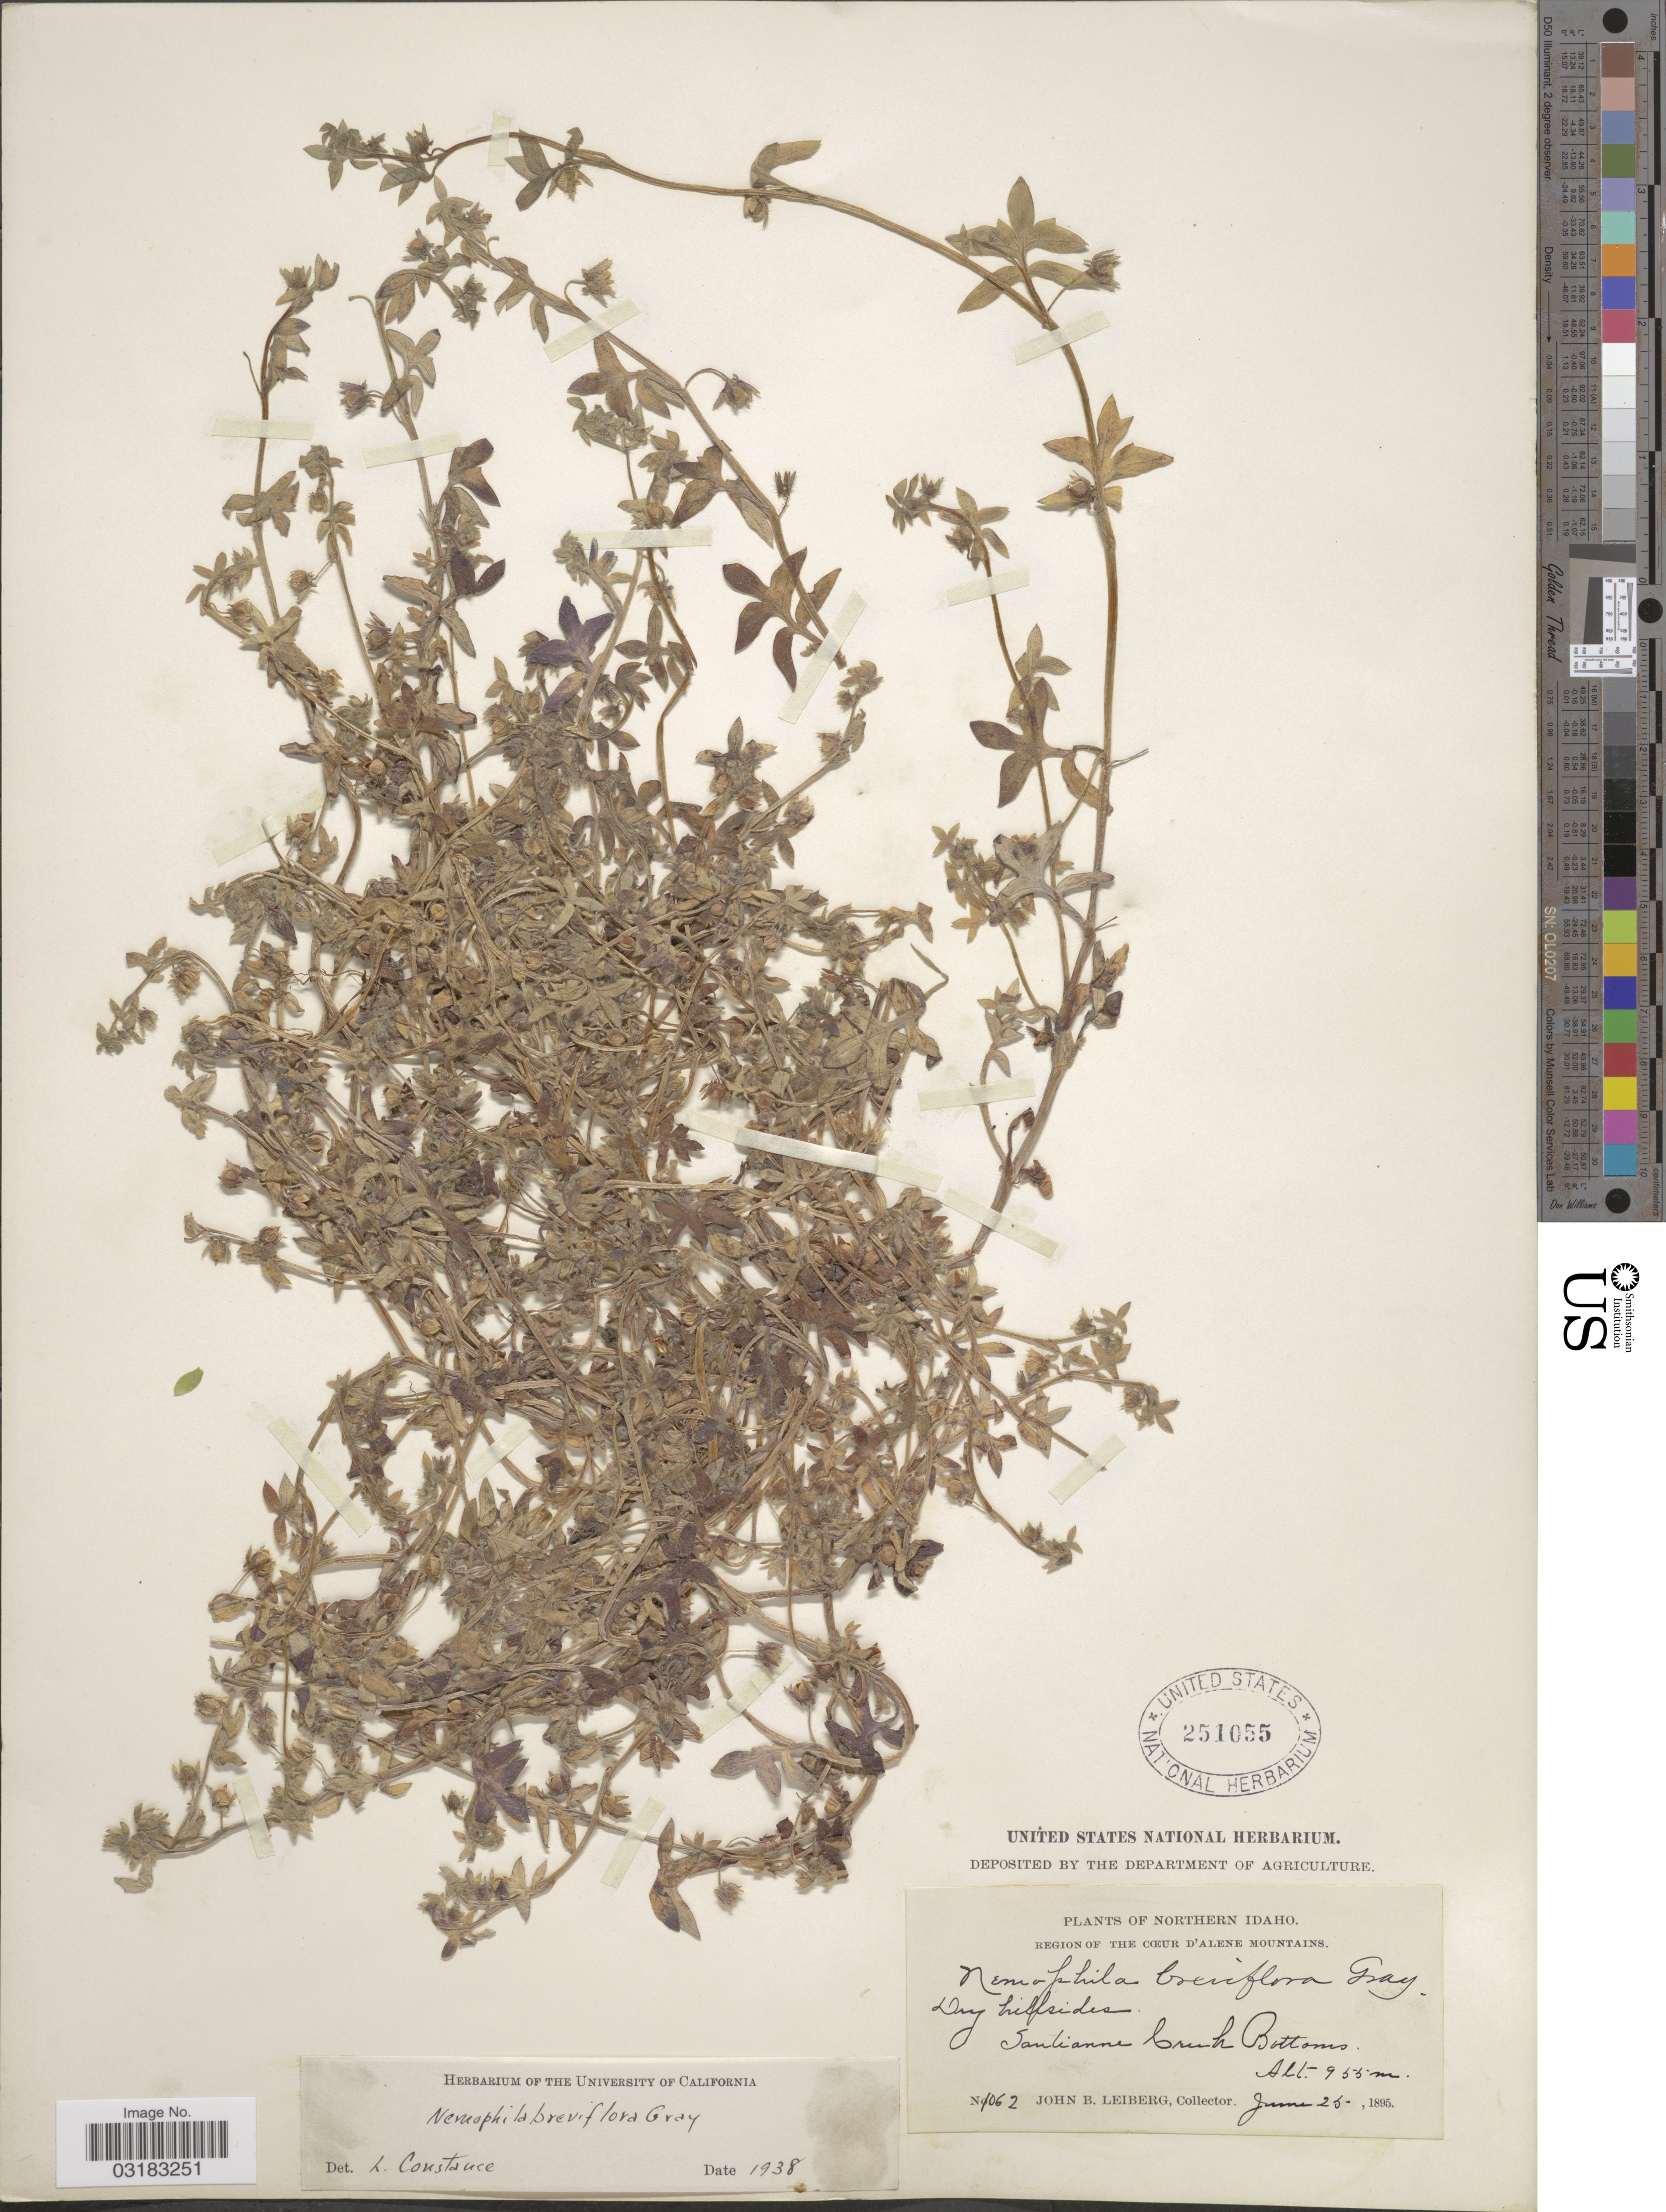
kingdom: Plantae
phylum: Tracheophyta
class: Magnoliopsida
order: Boraginales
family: Hydrophyllaceae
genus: Nemophila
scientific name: Nemophila breviflora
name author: A. Gray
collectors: J. B. Leiberg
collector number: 1062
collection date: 1895-06-25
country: United States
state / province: Idaho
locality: Northern Idaho. Region of the Cœur D'Alene Mountains. Santianne Creek Bottoms.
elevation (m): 955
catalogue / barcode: US 251055